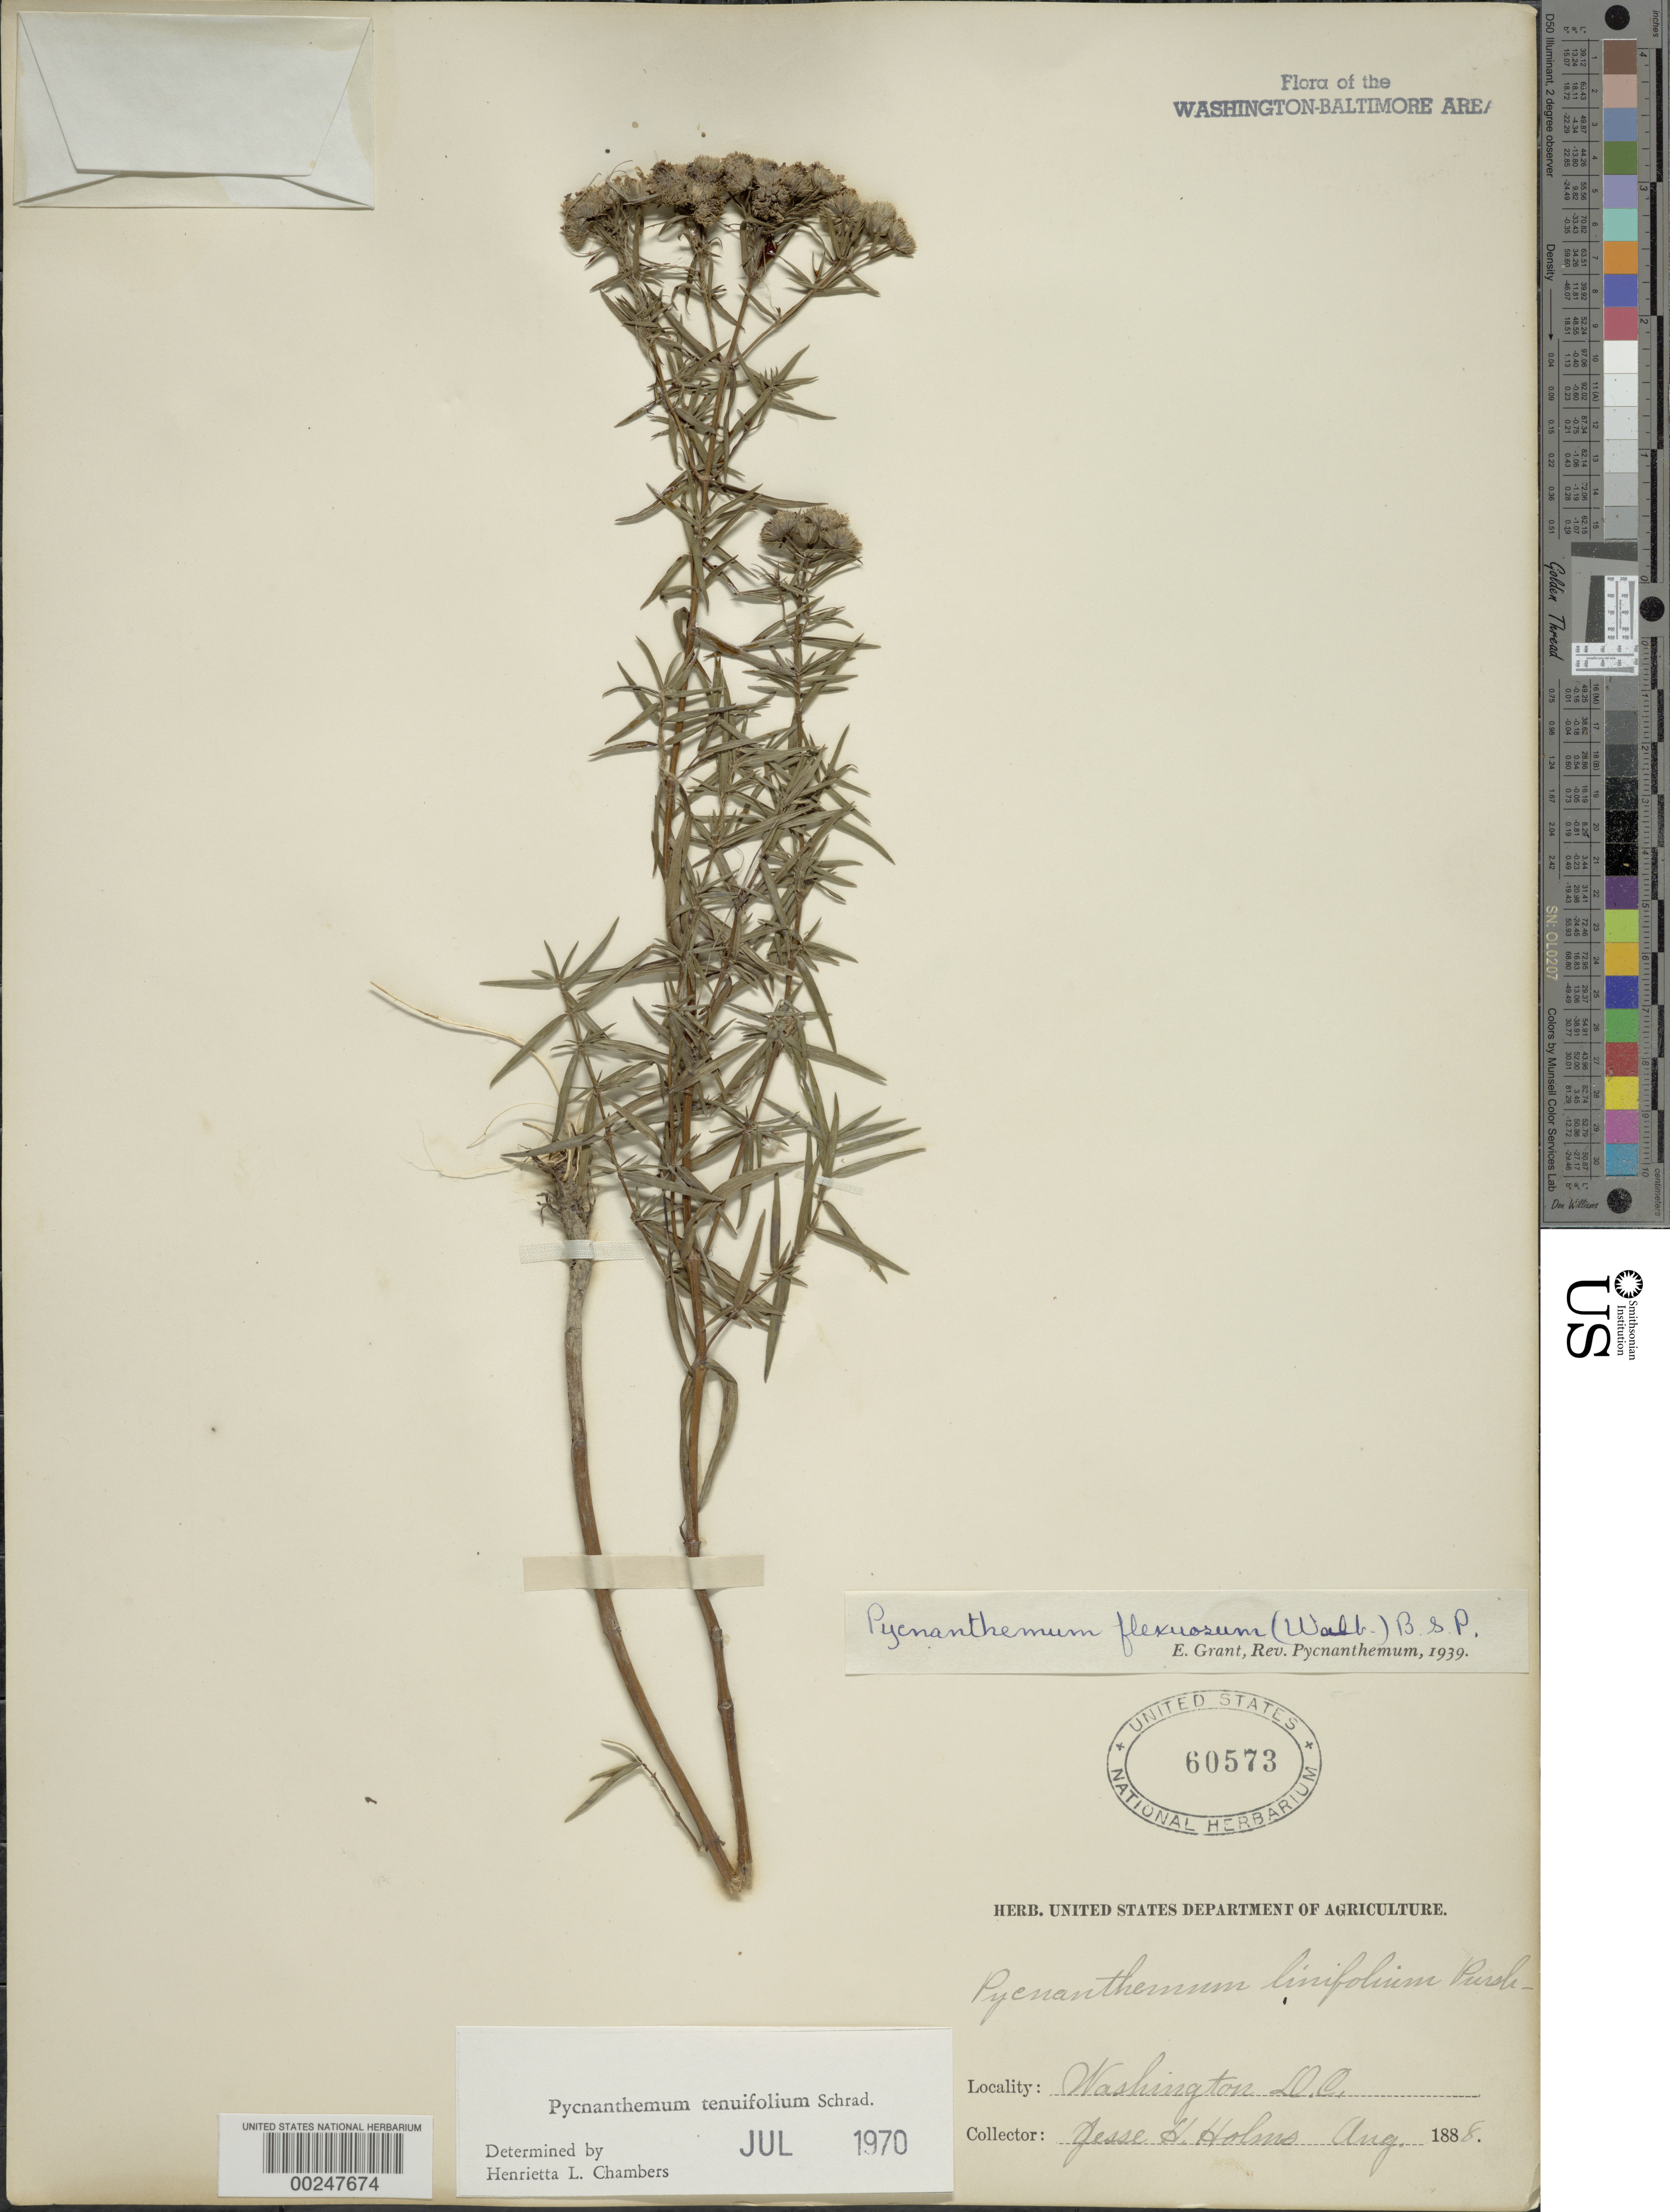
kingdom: Plantae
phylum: Tracheophyta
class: Magnoliopsida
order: Lamiales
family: Lamiaceae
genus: Pycnanthemum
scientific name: Pycnanthemum tenuifolium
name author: Schrad.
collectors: J. H. Holms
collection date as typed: Aug 1888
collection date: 1888-08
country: United States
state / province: District of Columbia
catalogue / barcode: US 60573